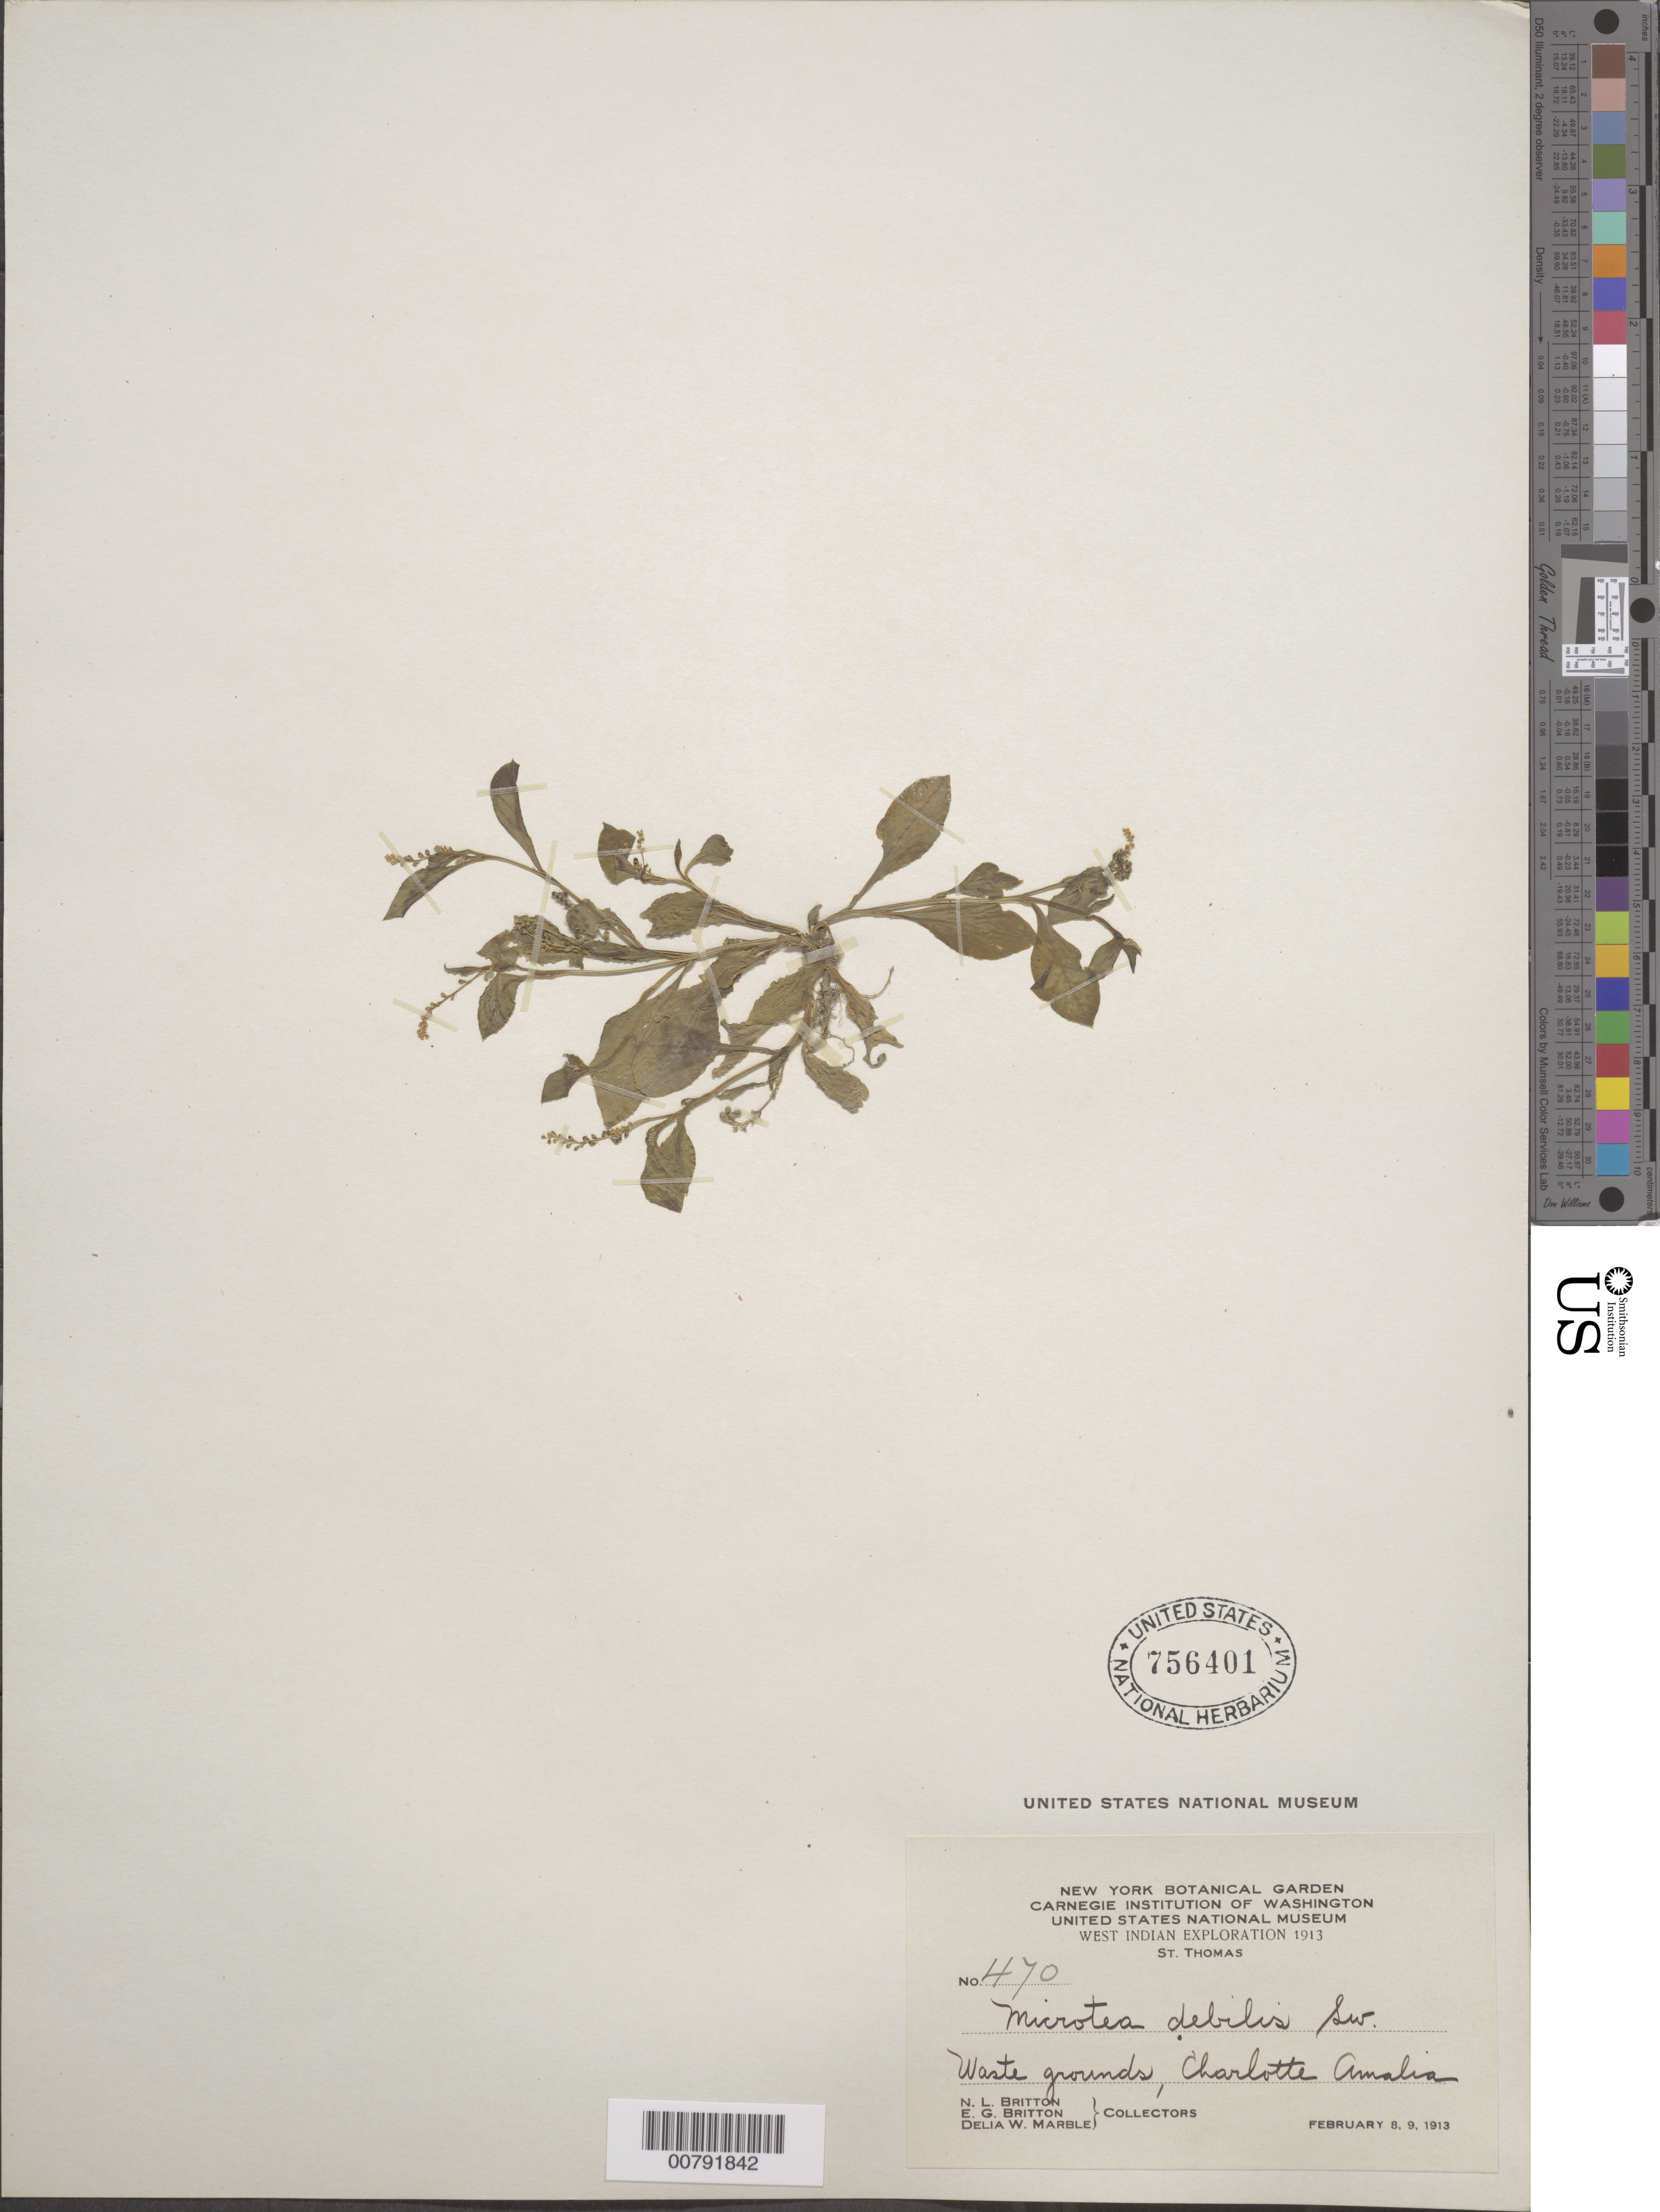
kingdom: Plantae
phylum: Tracheophyta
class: Magnoliopsida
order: Caryophyllales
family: Microteaceae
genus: Microtea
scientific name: Microtea debilis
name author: Sw.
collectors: N. Britton, E. G. Britton & D. W. Marble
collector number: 470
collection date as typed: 08 Feb 1913 to 09 Feb 1913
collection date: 1913-02-08/1913-02-09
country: U.S. Virgin Islands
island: St. Thomas I.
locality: Charlotte Amalia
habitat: Waste grounds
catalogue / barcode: US 756401